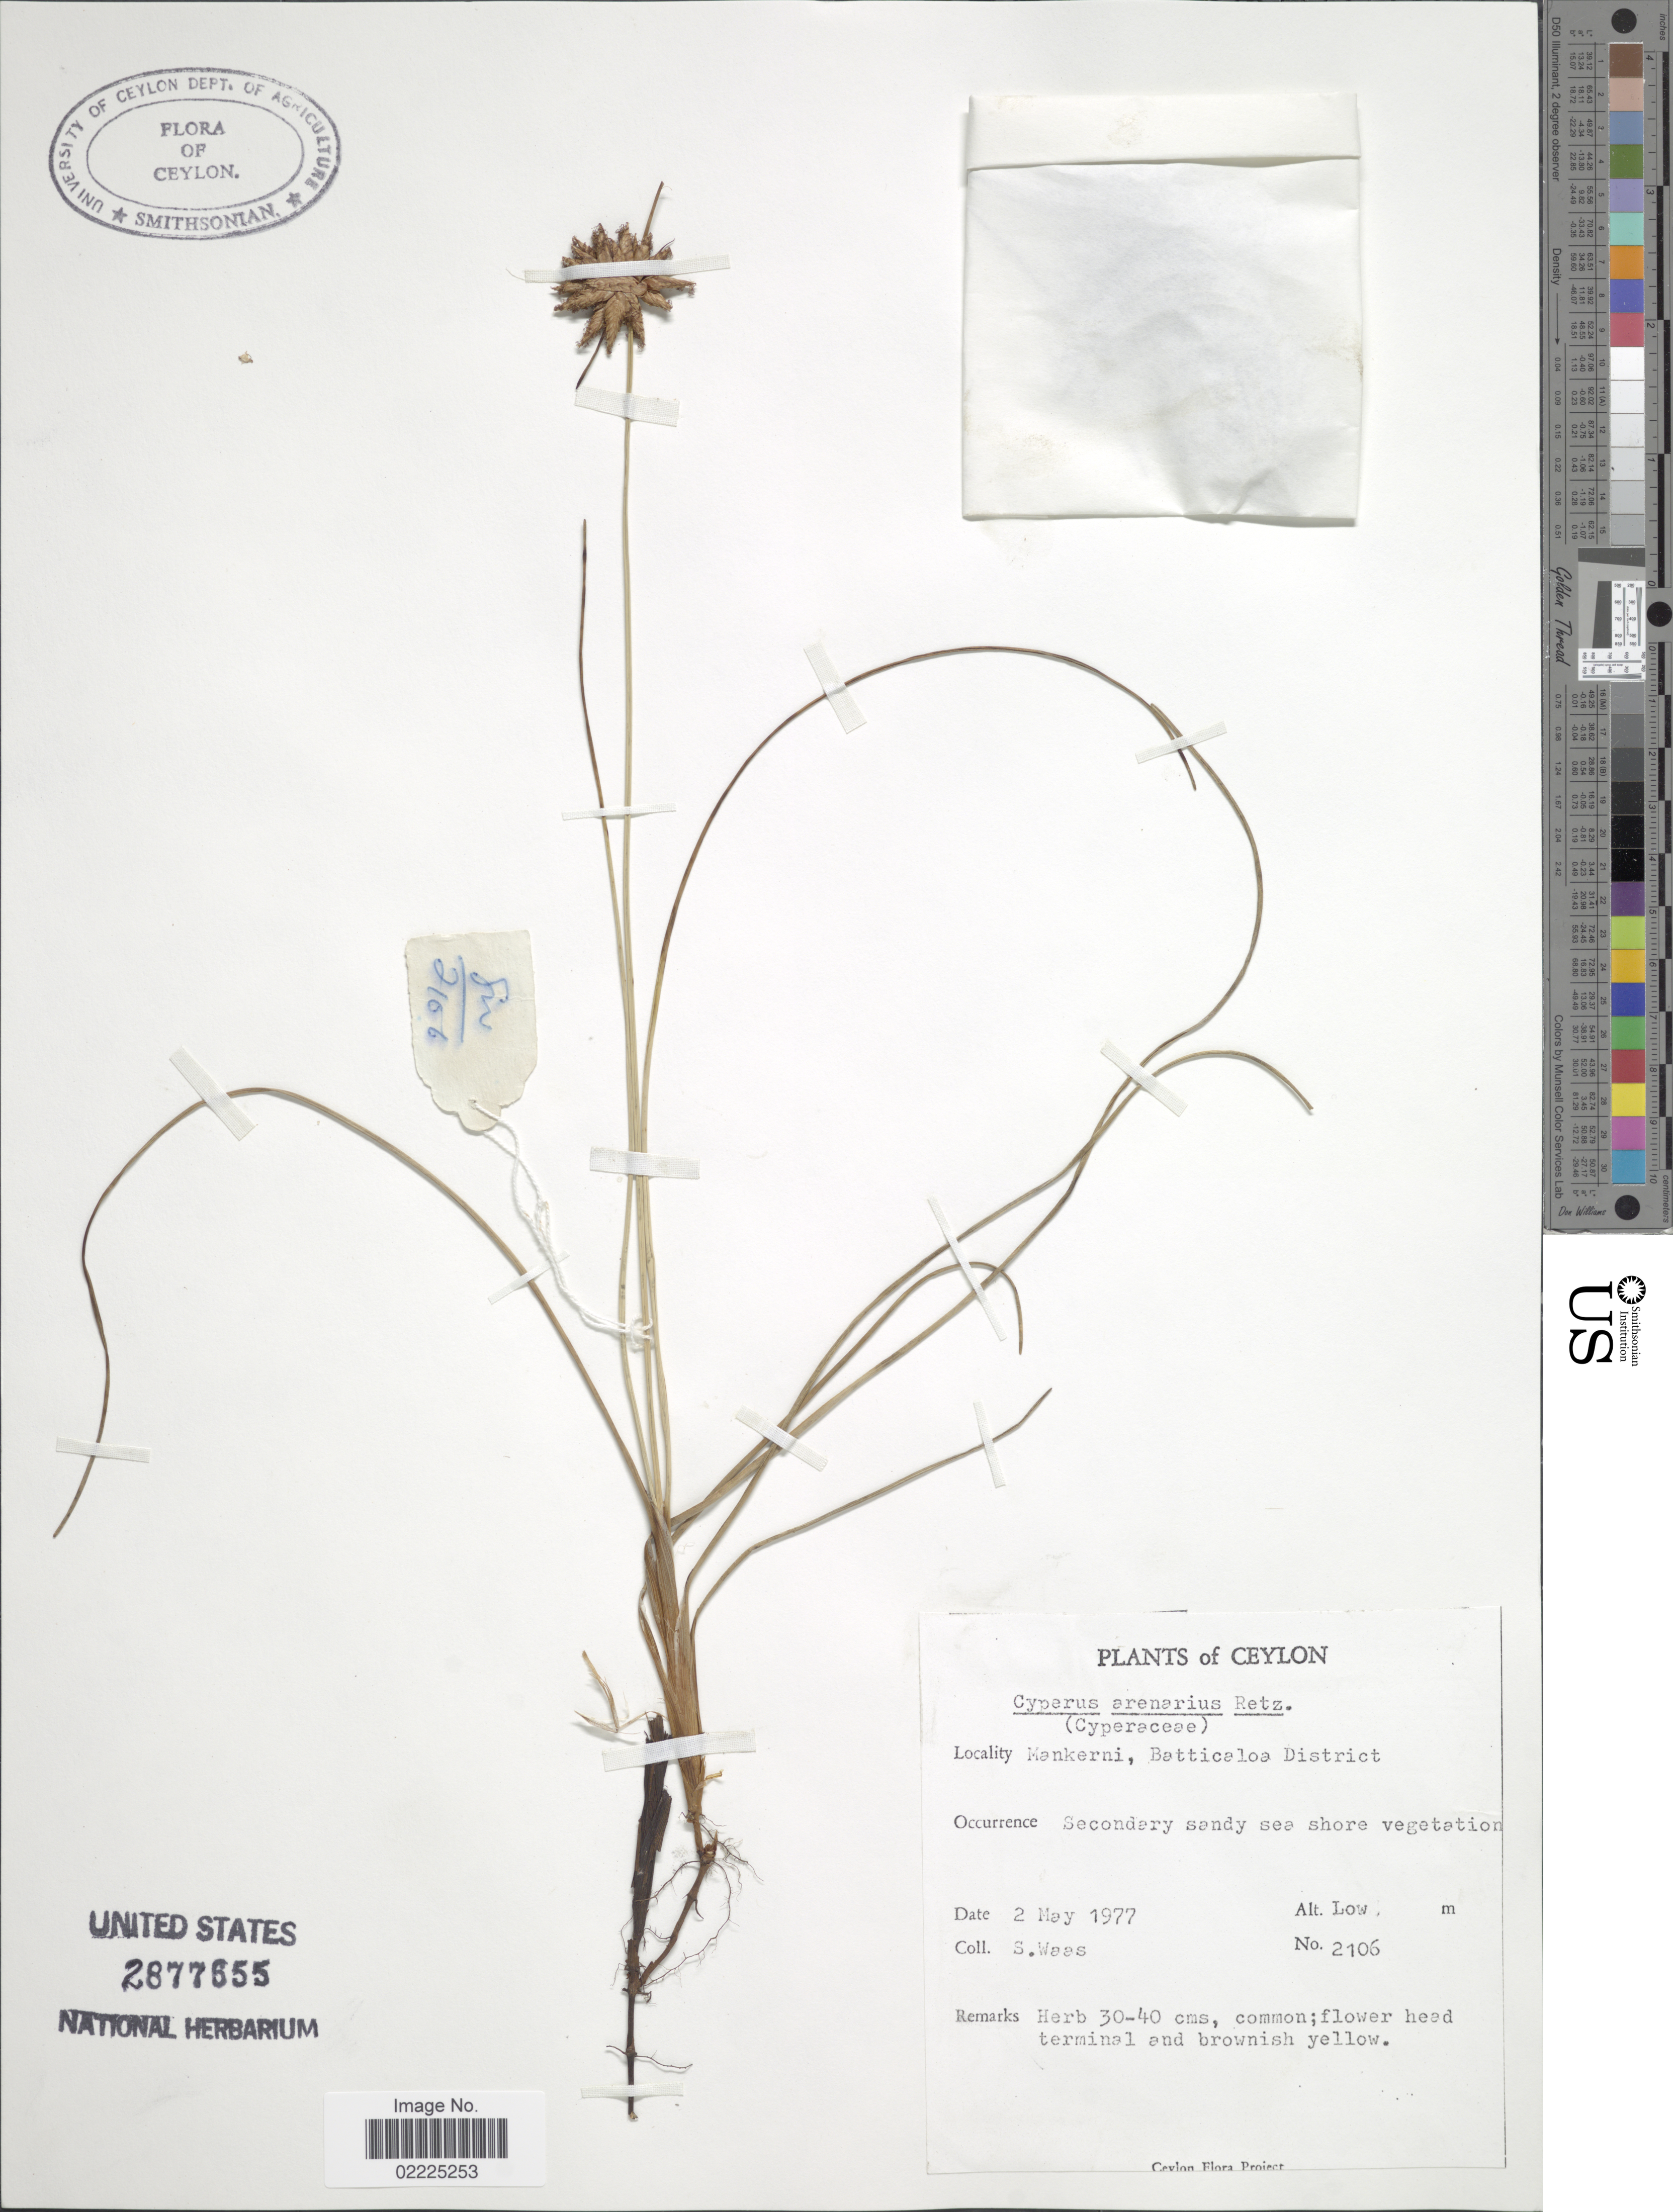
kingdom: Plantae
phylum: Tracheophyta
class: Liliopsida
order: Poales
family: Cyperaceae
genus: Cyperus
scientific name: Cyperus arenarius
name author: Retz.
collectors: S. Waas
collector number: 2106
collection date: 1977-05-02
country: Sri Lanka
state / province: Eastern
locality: Ceylon, Mankerni, Batticaloa District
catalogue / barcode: US 2877655